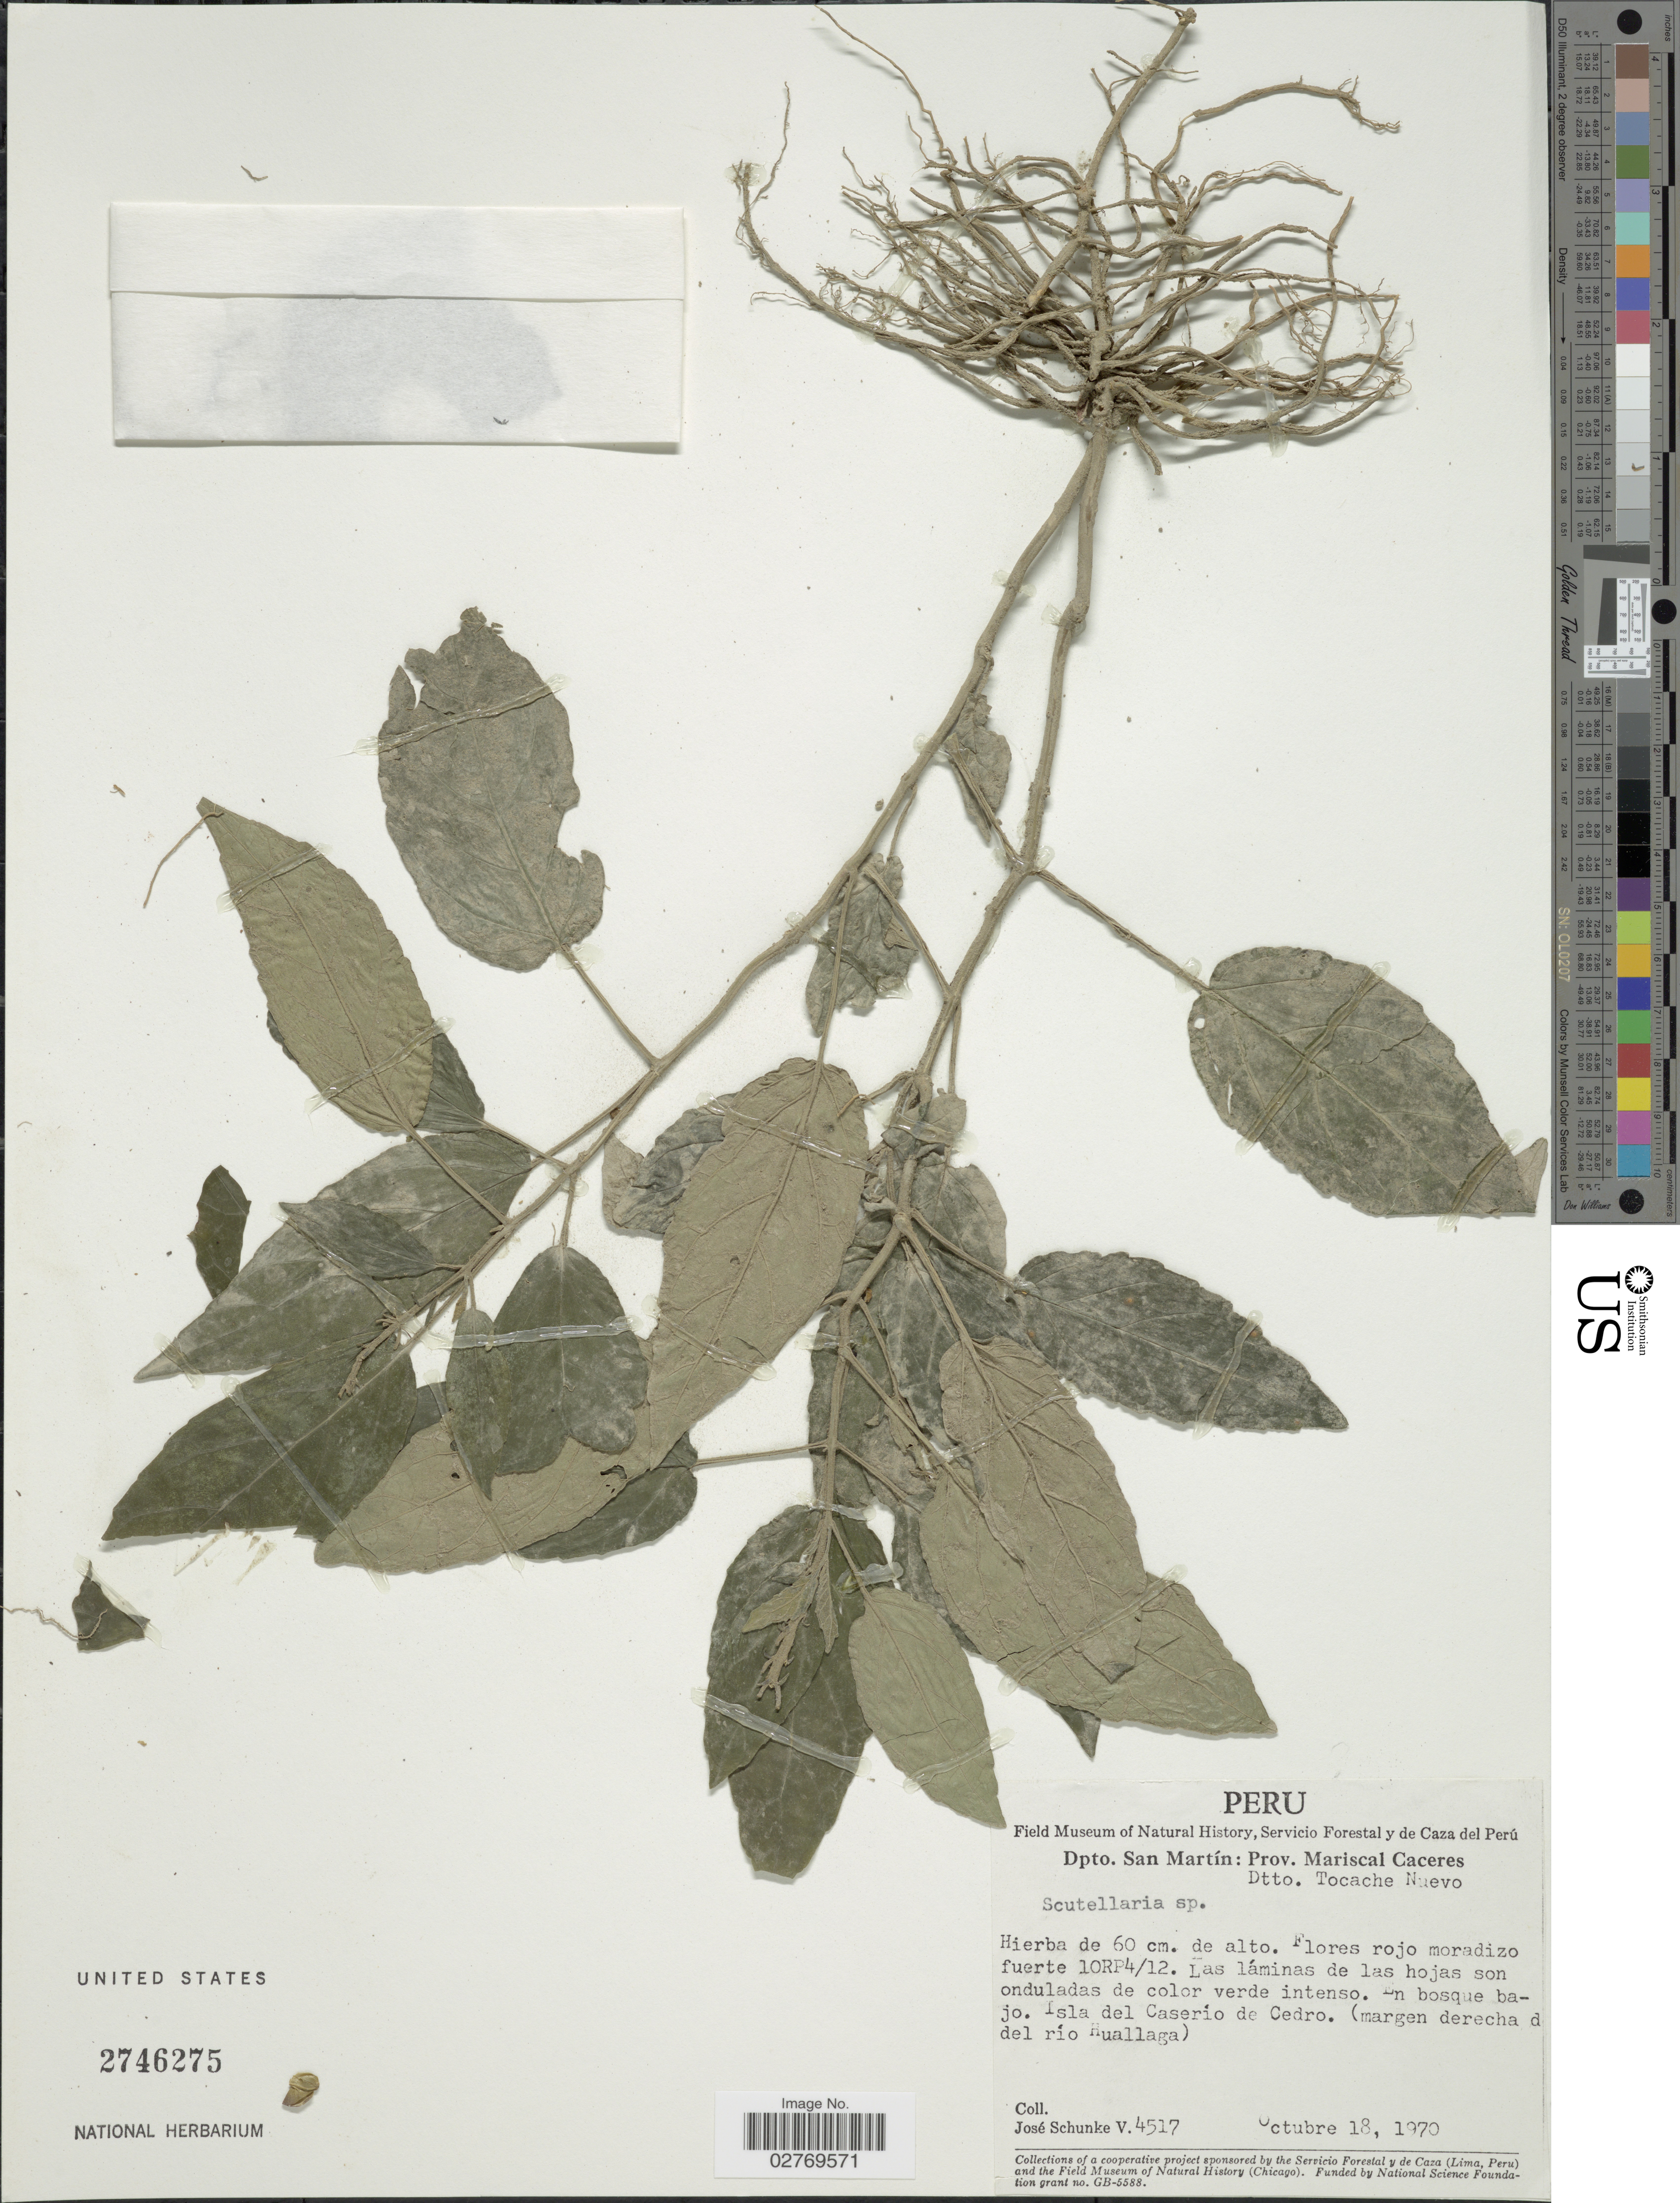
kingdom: Plantae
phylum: Tracheophyta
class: Magnoliopsida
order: Lamiales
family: Lamiaceae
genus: Scutellaria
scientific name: Scutellaria sp.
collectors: J. Schunke Vigo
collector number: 4517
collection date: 1970-10-18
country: Peru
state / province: San Martín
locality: Dpto. San Martin: Prov. Mariscal Caceres. Dtto. Tocache Nuevo. Isla del Caserio de Cedro. (margen derecha del río Huallaga).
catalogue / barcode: US 2746275